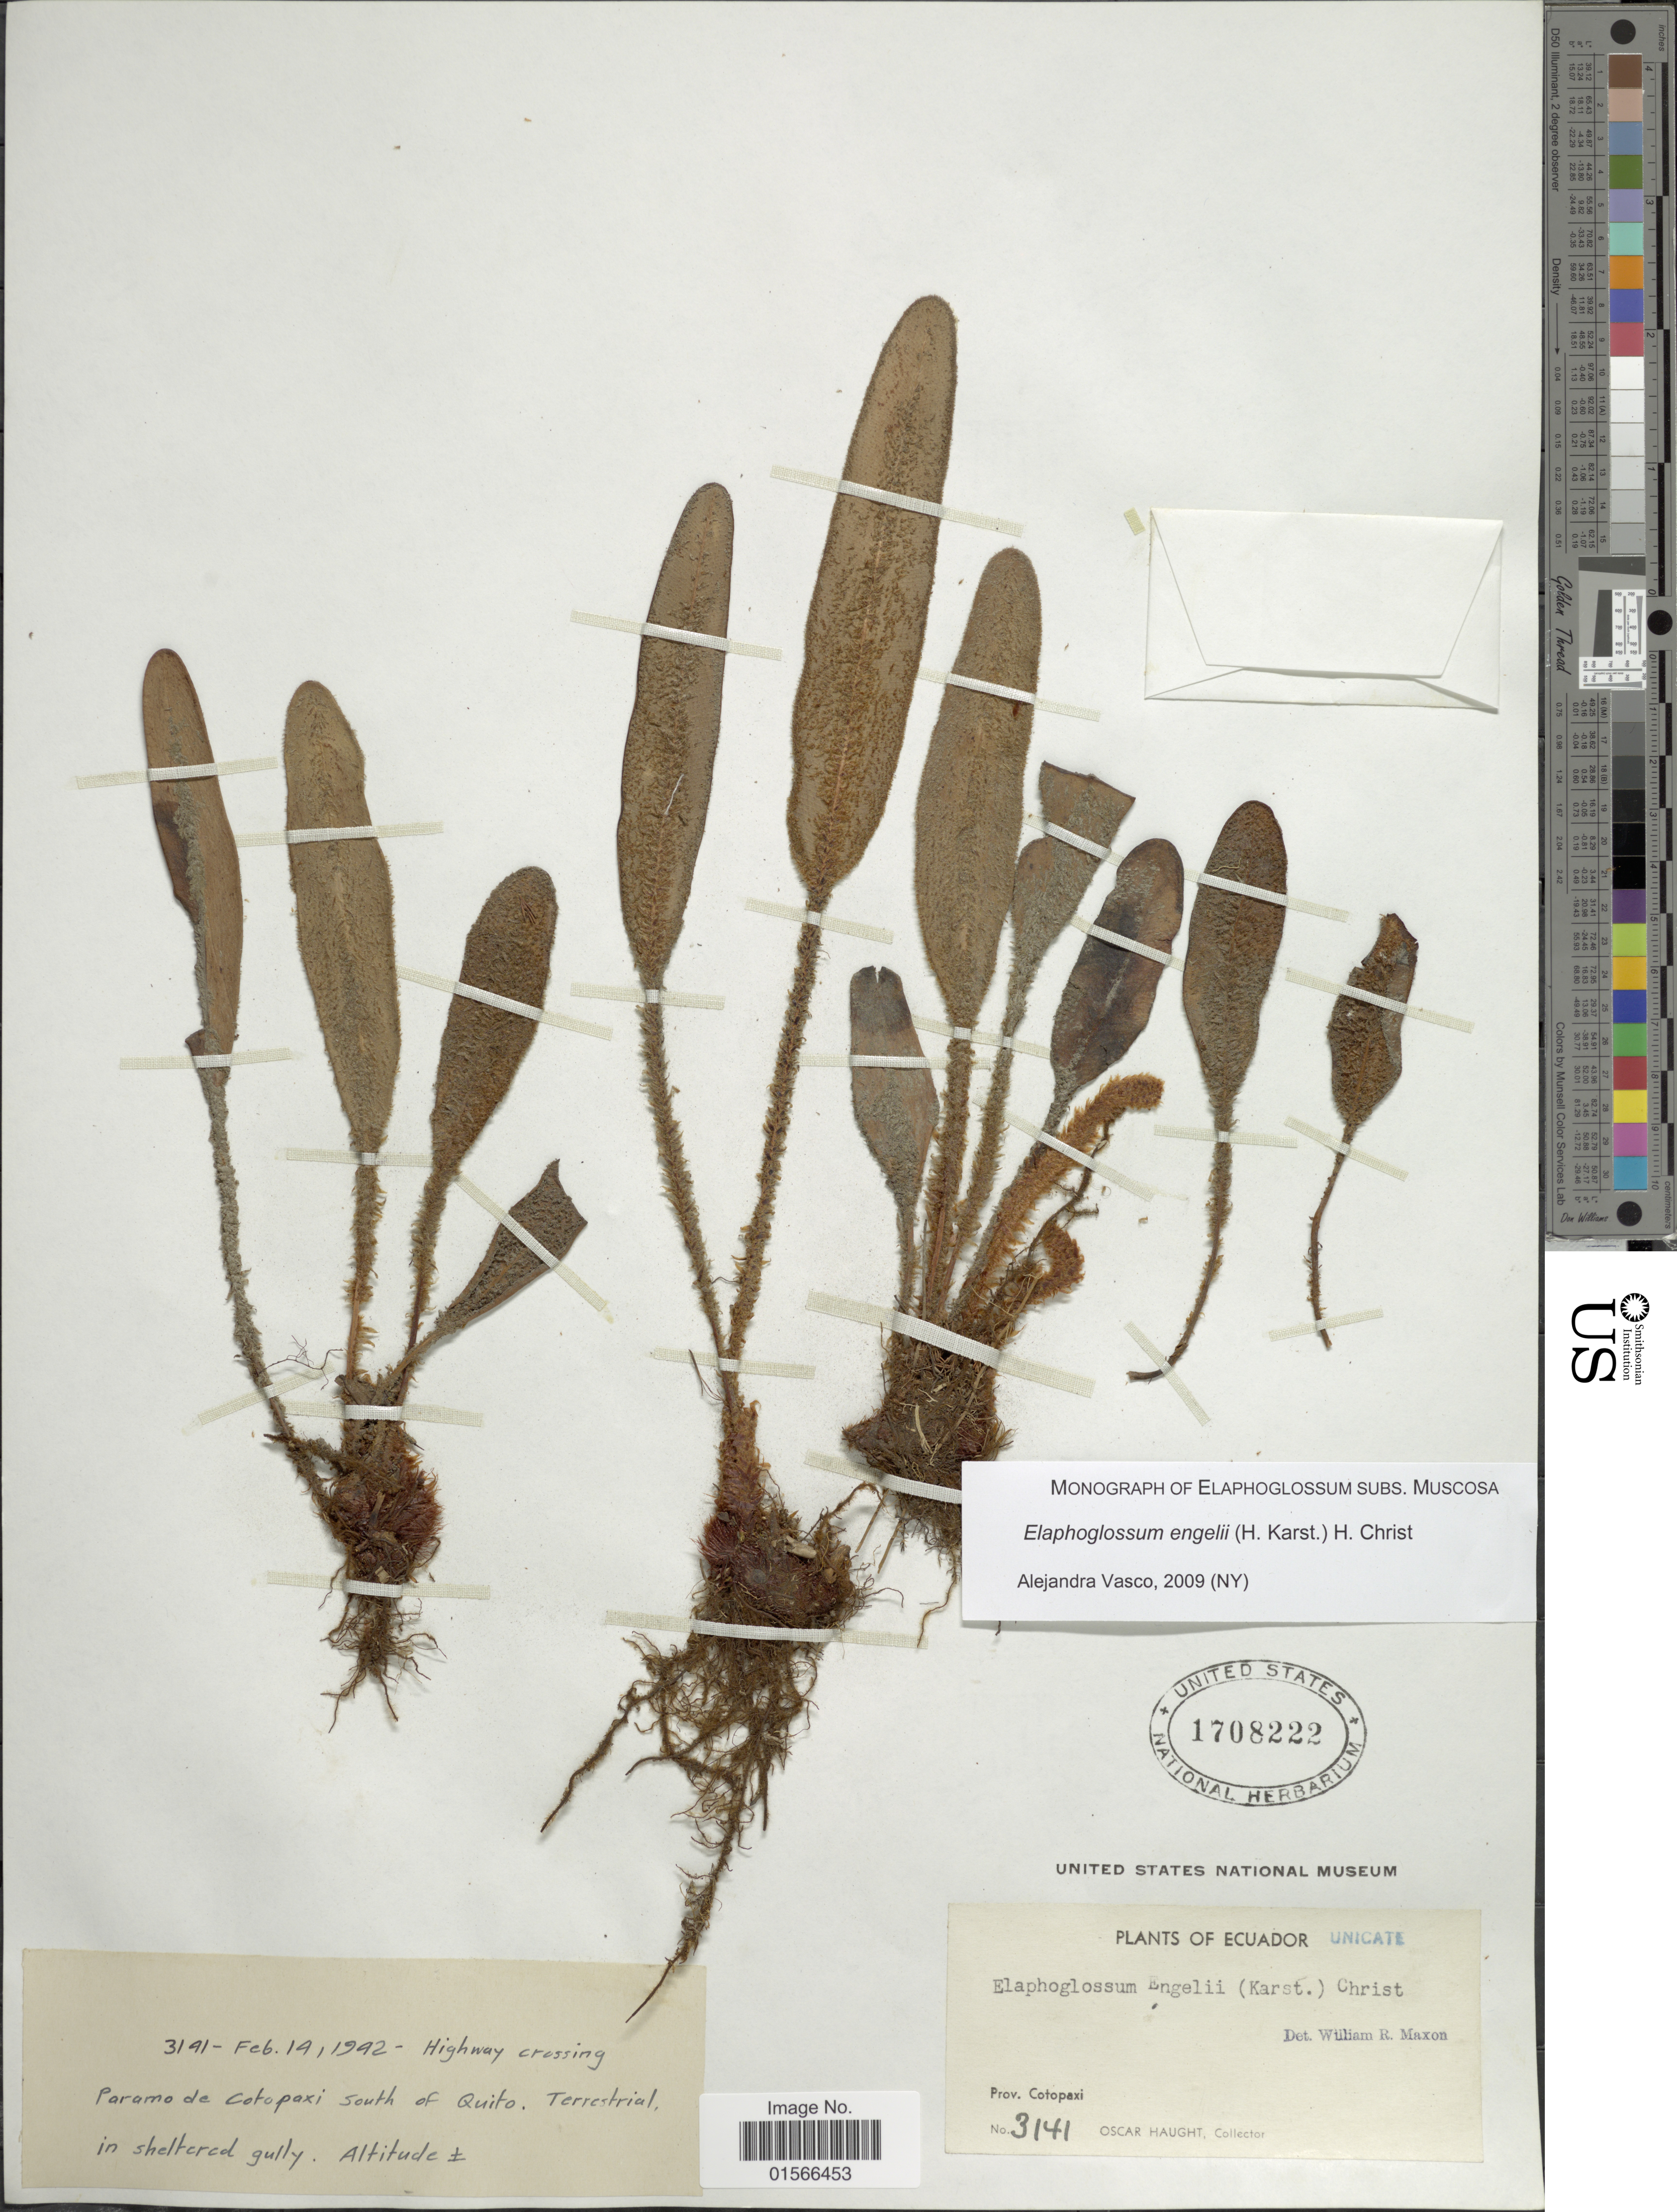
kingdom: Plantae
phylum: Tracheophyta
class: Polypodiopsida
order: Polypodiales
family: Dryopteridaceae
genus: Elaphoglossum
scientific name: Elaphoglossum engelii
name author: (H. Karst.) Christ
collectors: O. L. Haught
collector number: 3141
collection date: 1942-02-14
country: Ecuador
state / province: Cotopaxi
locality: Paramo de Cotopaxi south of Quito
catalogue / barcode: US 1708222